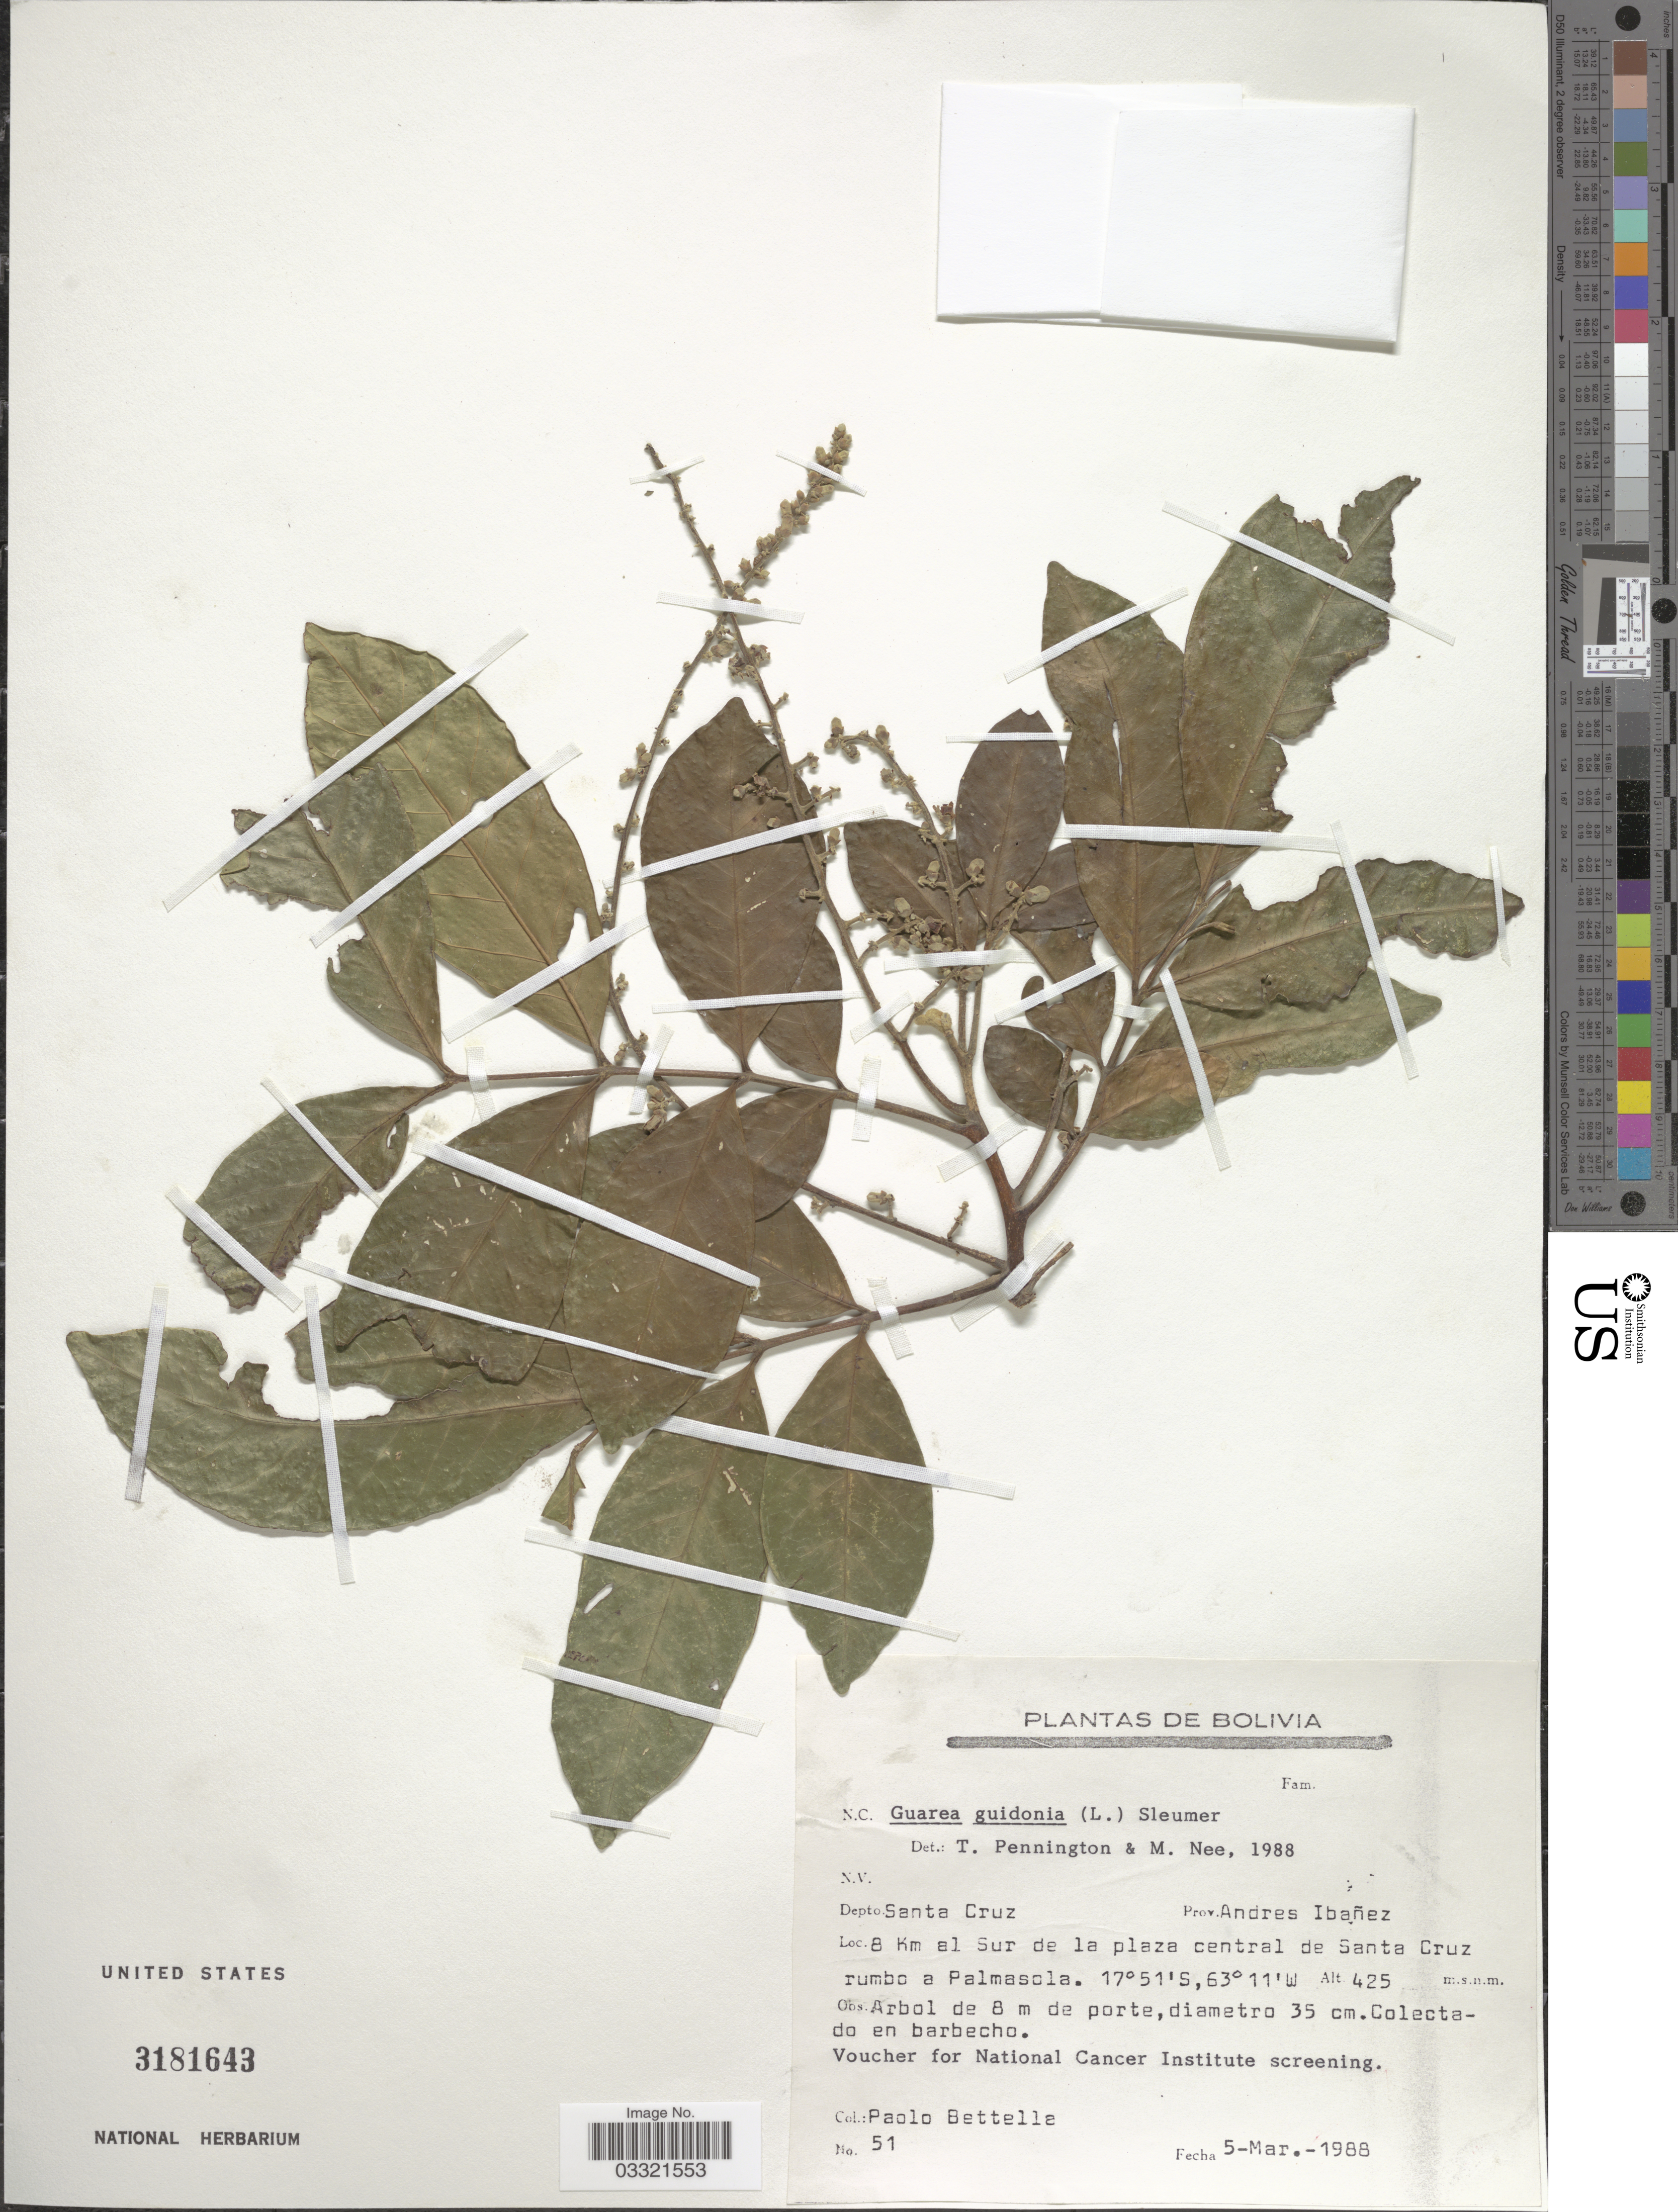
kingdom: Plantae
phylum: Tracheophyta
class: Magnoliopsida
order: Sapindales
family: Meliaceae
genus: Guarea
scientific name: Guarea guidonia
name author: (L.) Sleumer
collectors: P. Bettella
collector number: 51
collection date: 1988-03-05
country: Bolivia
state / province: Santa Cruz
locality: Prov. Andres Ibañez. 8 Km al Sur de la plaza central de Santa Cruz rumbo a Palmasola.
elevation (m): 425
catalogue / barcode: US 3181643